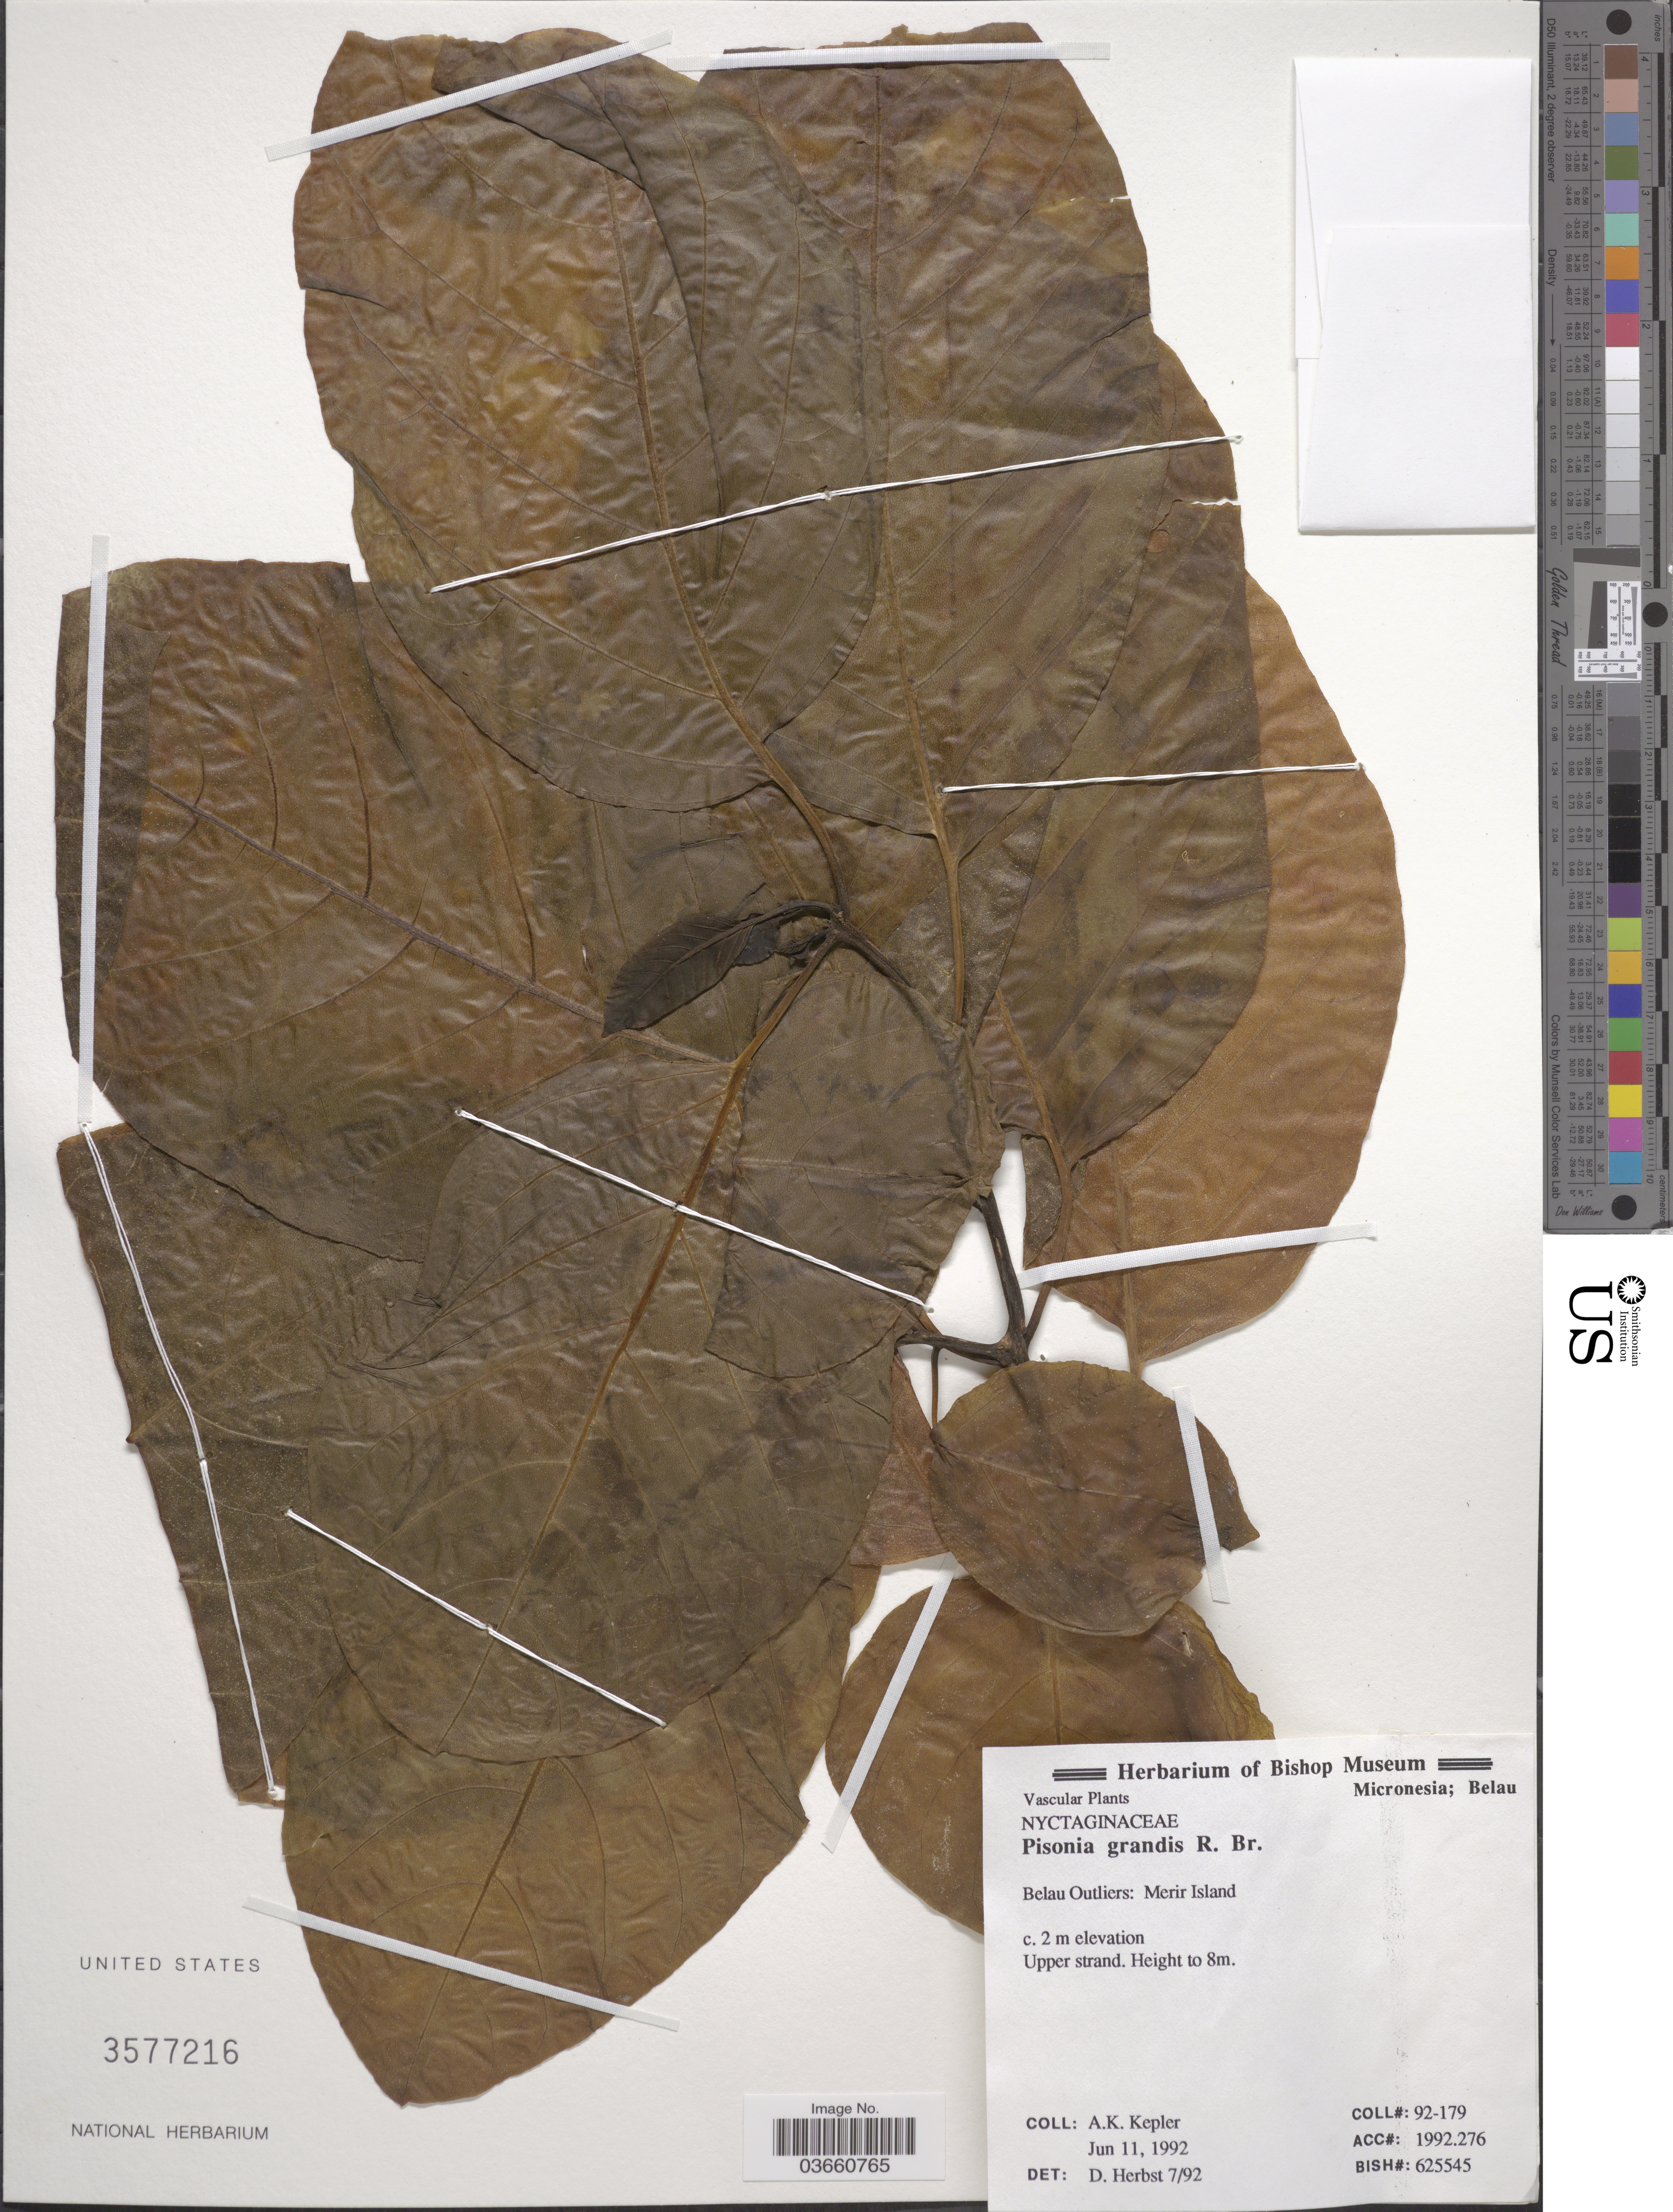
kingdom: Plantae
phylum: Tracheophyta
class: Magnoliopsida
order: Caryophyllales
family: Nyctaginaceae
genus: Pisonia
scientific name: Pisonia grandis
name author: R. Br.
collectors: A. K. Kepler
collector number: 92-179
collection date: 1992-06-11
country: Palau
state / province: Belau Outliers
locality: Merir Island.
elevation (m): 2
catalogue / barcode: US 3577216